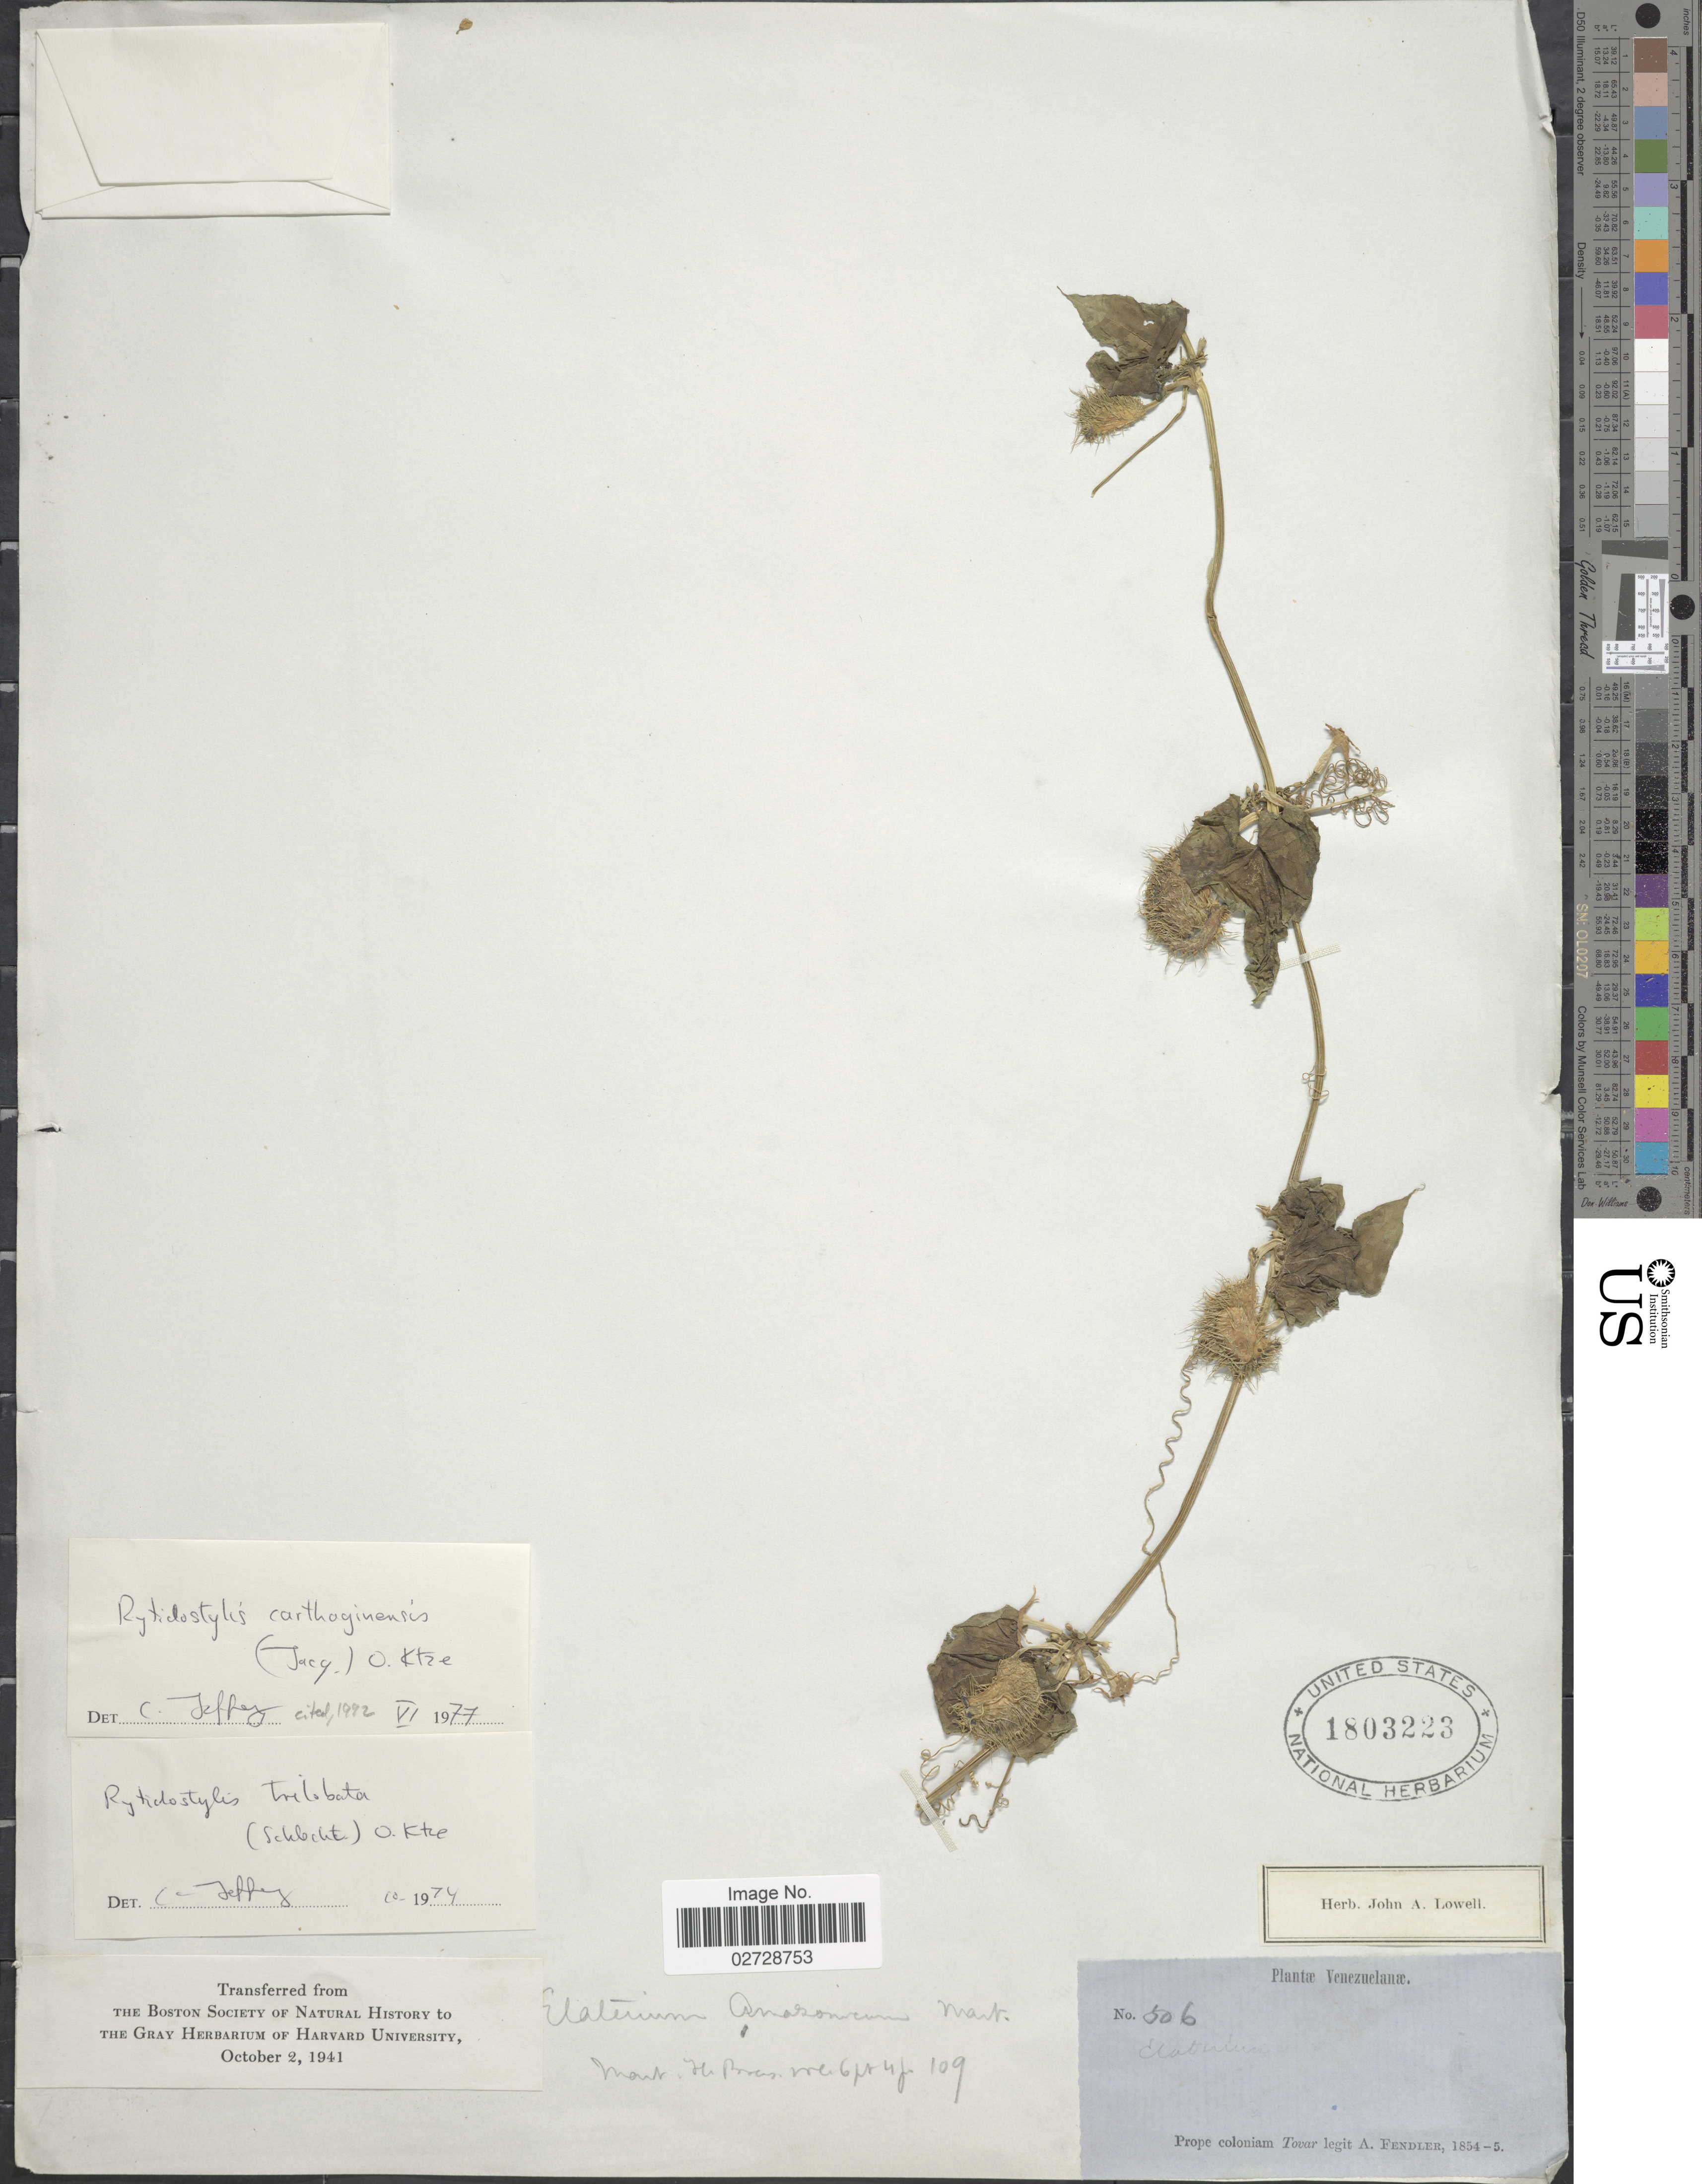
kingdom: Plantae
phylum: Tracheophyta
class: Magnoliopsida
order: Cucurbitales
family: Cucurbitaceae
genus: Cyclanthera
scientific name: Cyclanthera carthagenensis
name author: (Jacq.) H. Schaef. & S.S. Renner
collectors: A. Fendler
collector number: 506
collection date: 1854/1855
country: Venezuela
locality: Prope coloniam Tovar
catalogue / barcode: US 1803223